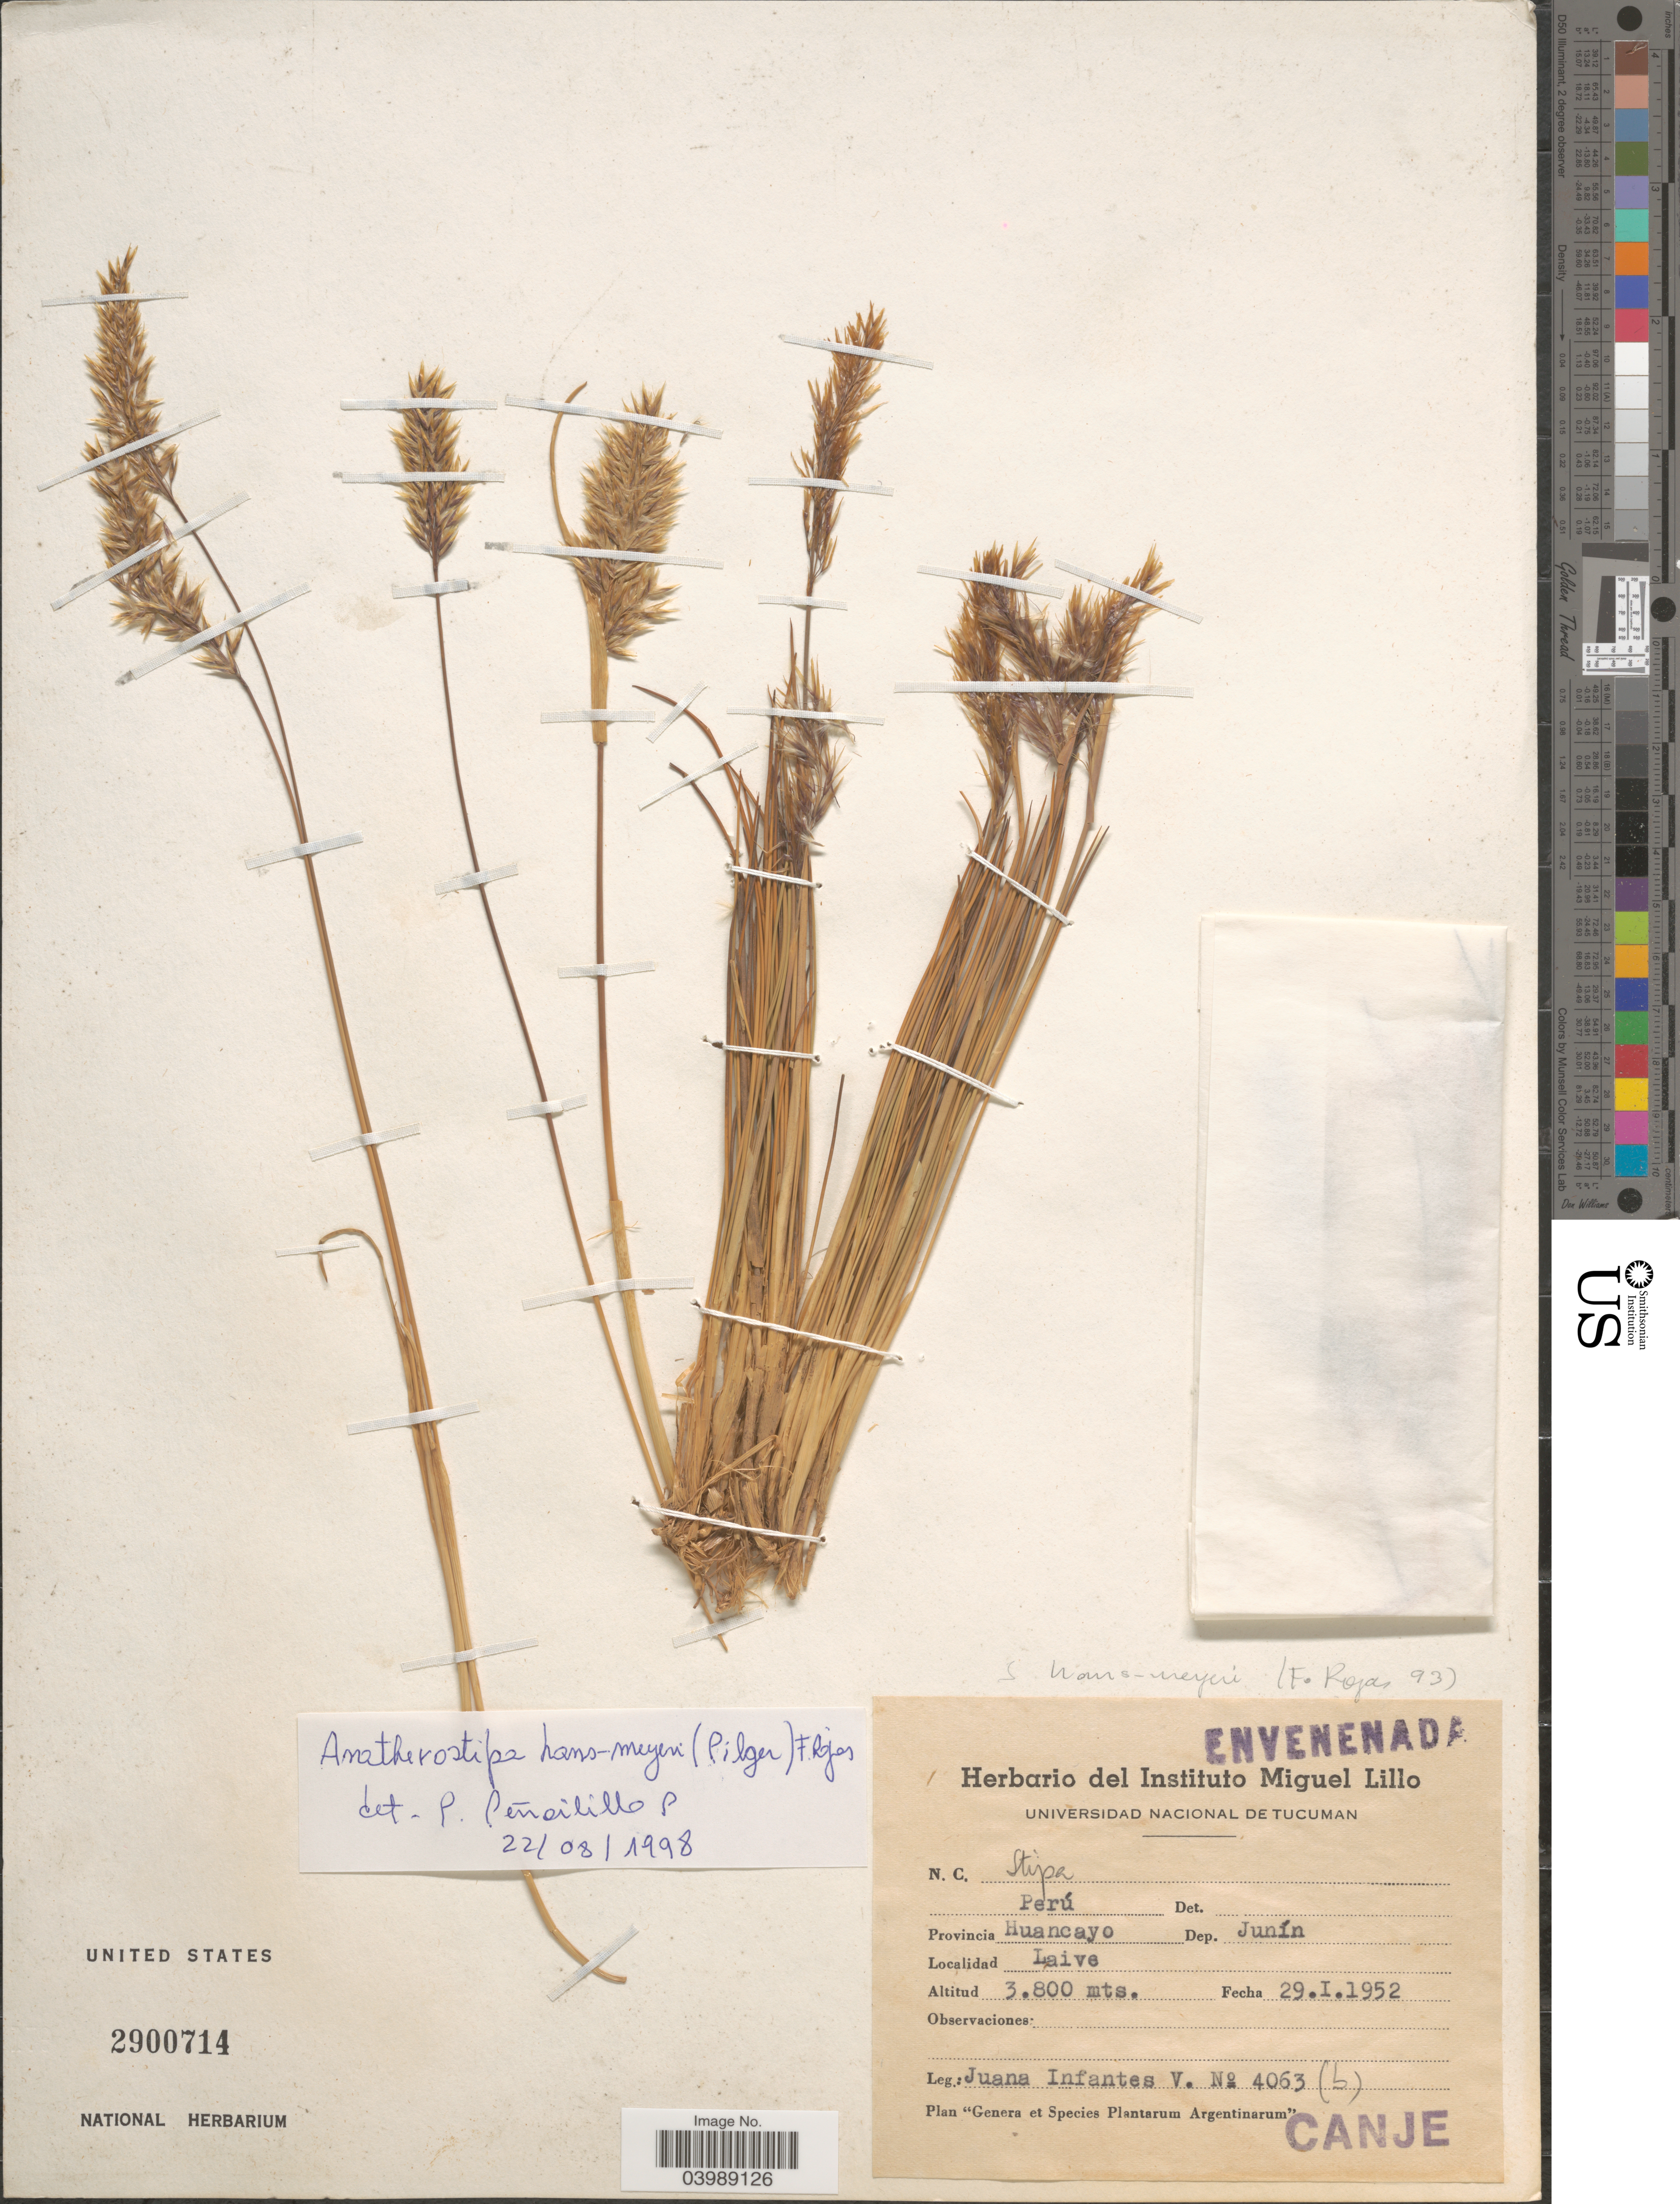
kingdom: Plantae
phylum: Tracheophyta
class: Liliopsida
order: Poales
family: Poaceae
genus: Anatherostipa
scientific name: Anatherostipa hans-meyeri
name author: (Pilg.) Peñailillo B.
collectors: J. Infantes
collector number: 4063(b)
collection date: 1952-01-29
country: Peru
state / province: Junín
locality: Provincia Huancayo. Dep. Junín. Laive.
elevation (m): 3800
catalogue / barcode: US 2900714